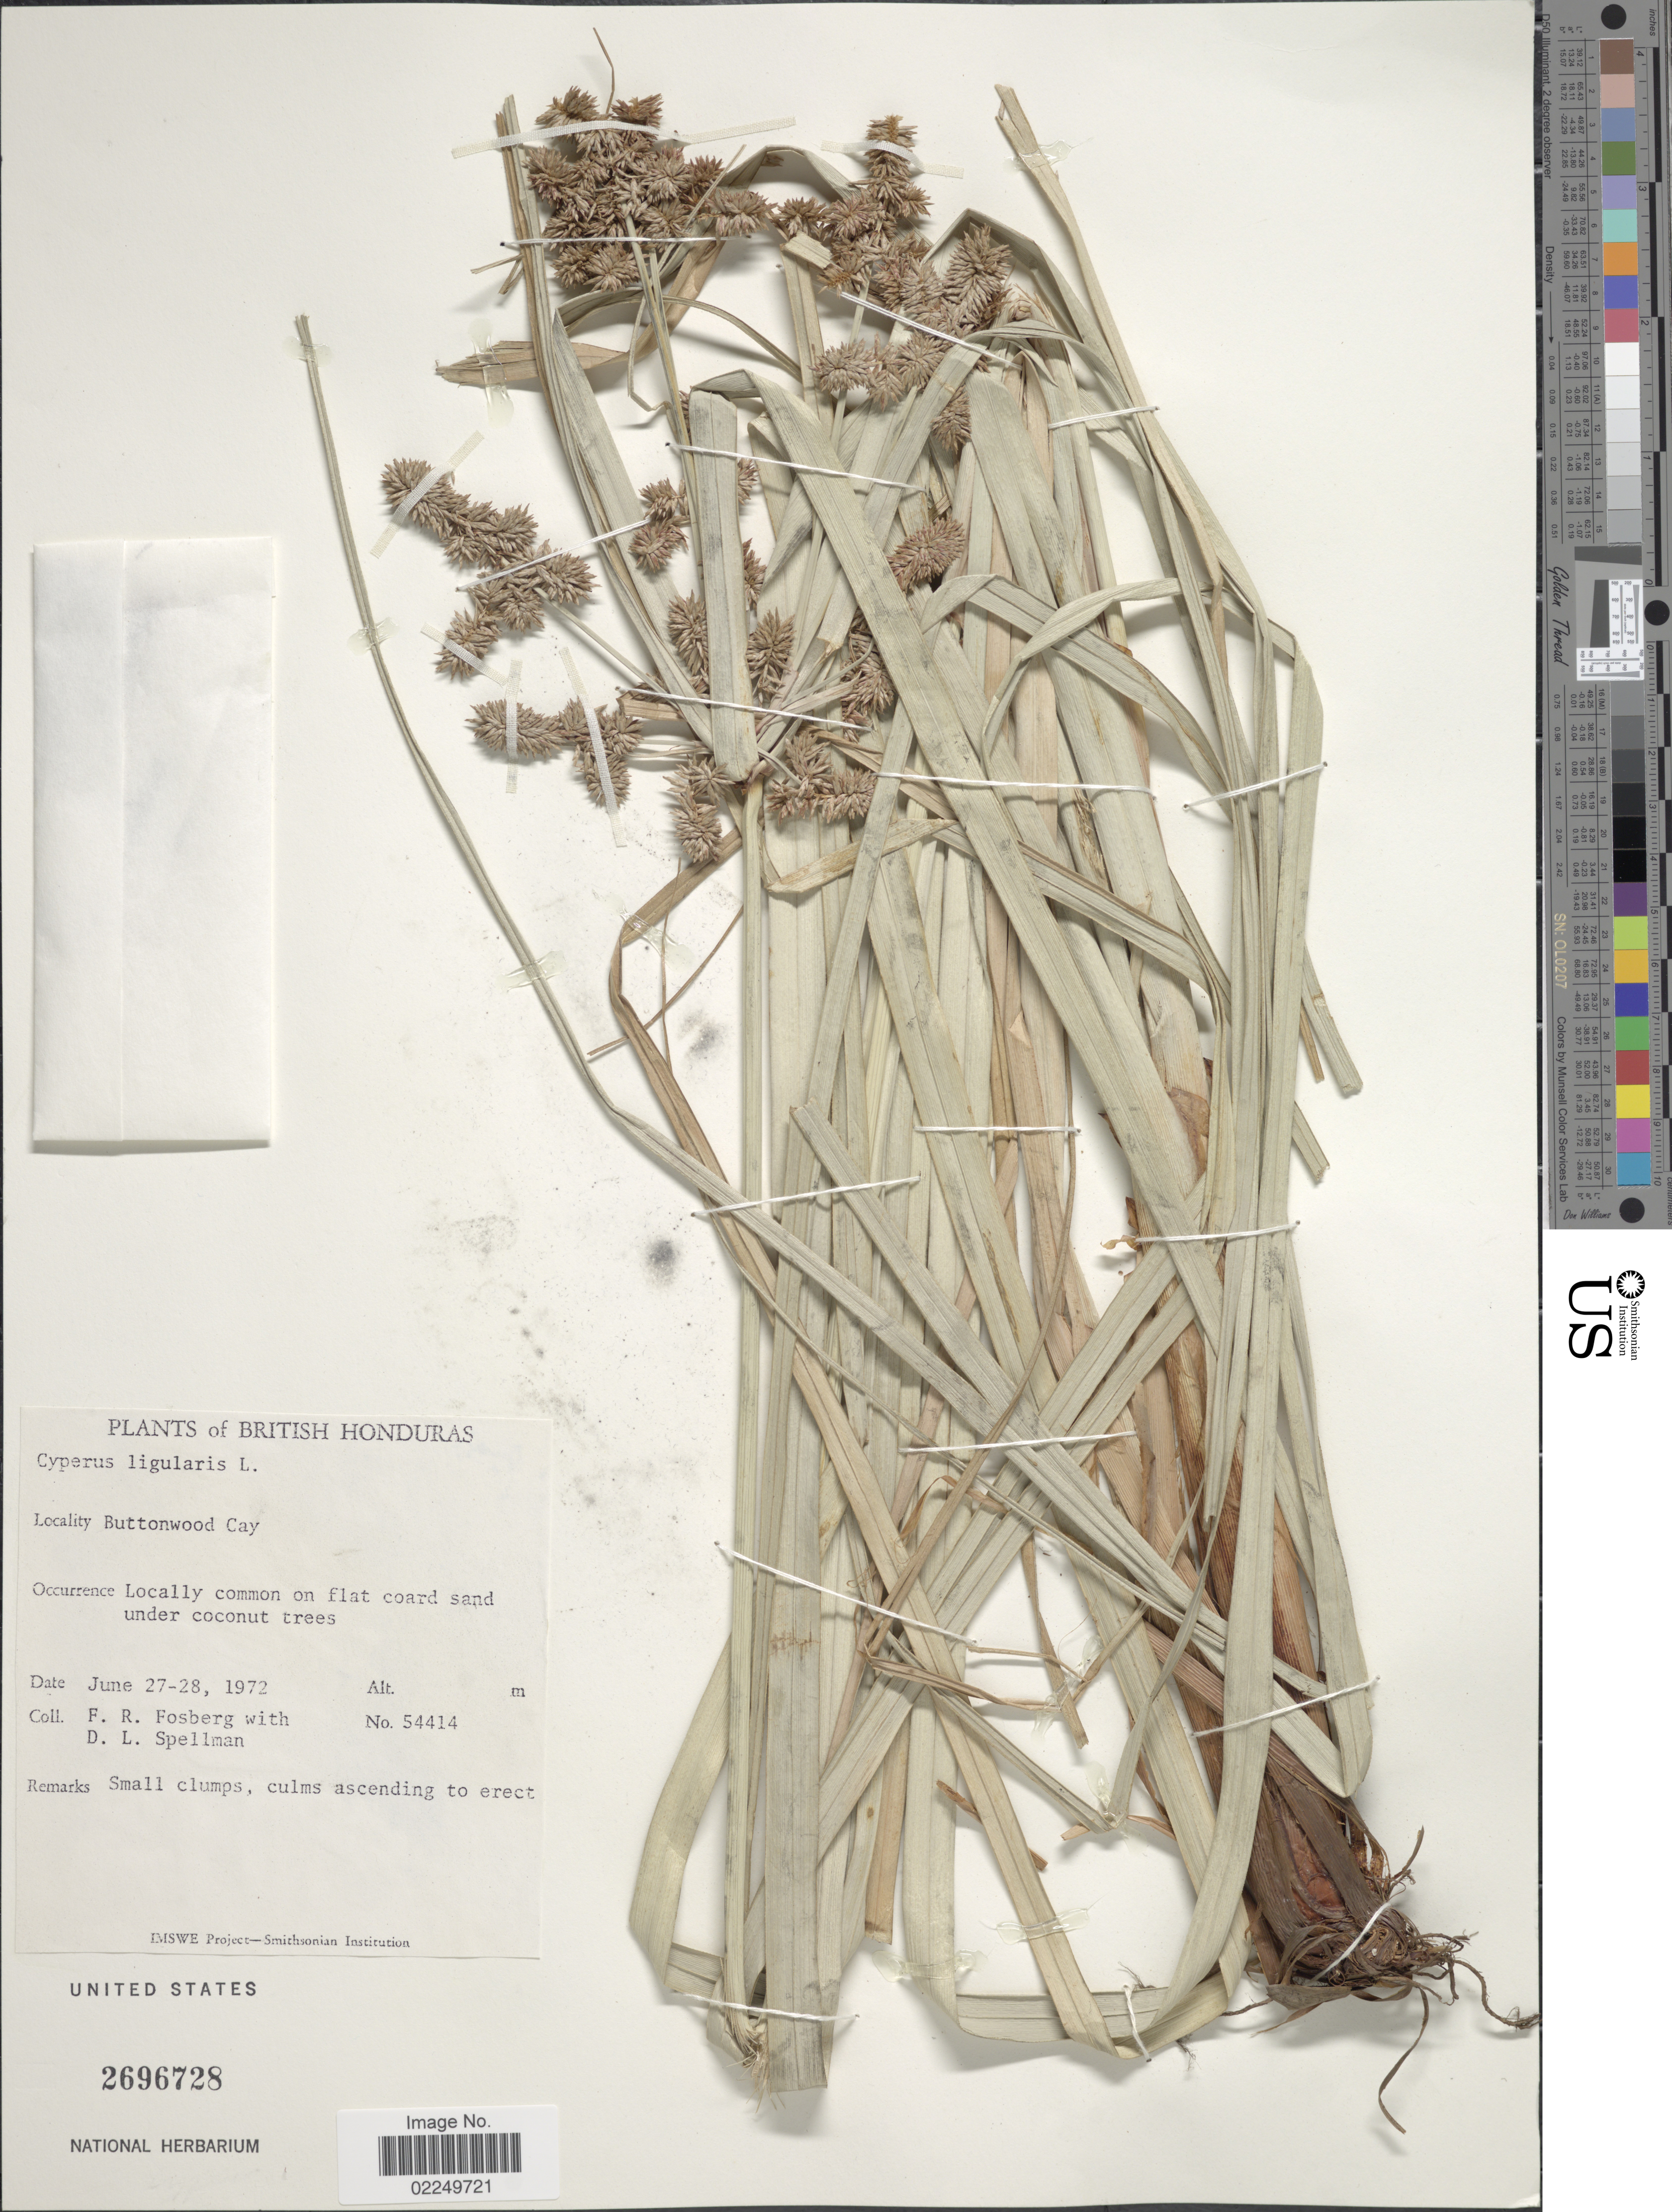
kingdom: Plantae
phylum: Tracheophyta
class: Liliopsida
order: Poales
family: Cyperaceae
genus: Cyperus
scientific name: Cyperus ligularis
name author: L.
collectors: F. R. Fosberg & D. L. Spellman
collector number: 54414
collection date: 1972-06-27/1972-06-28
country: Belize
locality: British Honduras, Buttonwood Cay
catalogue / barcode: US 2696728